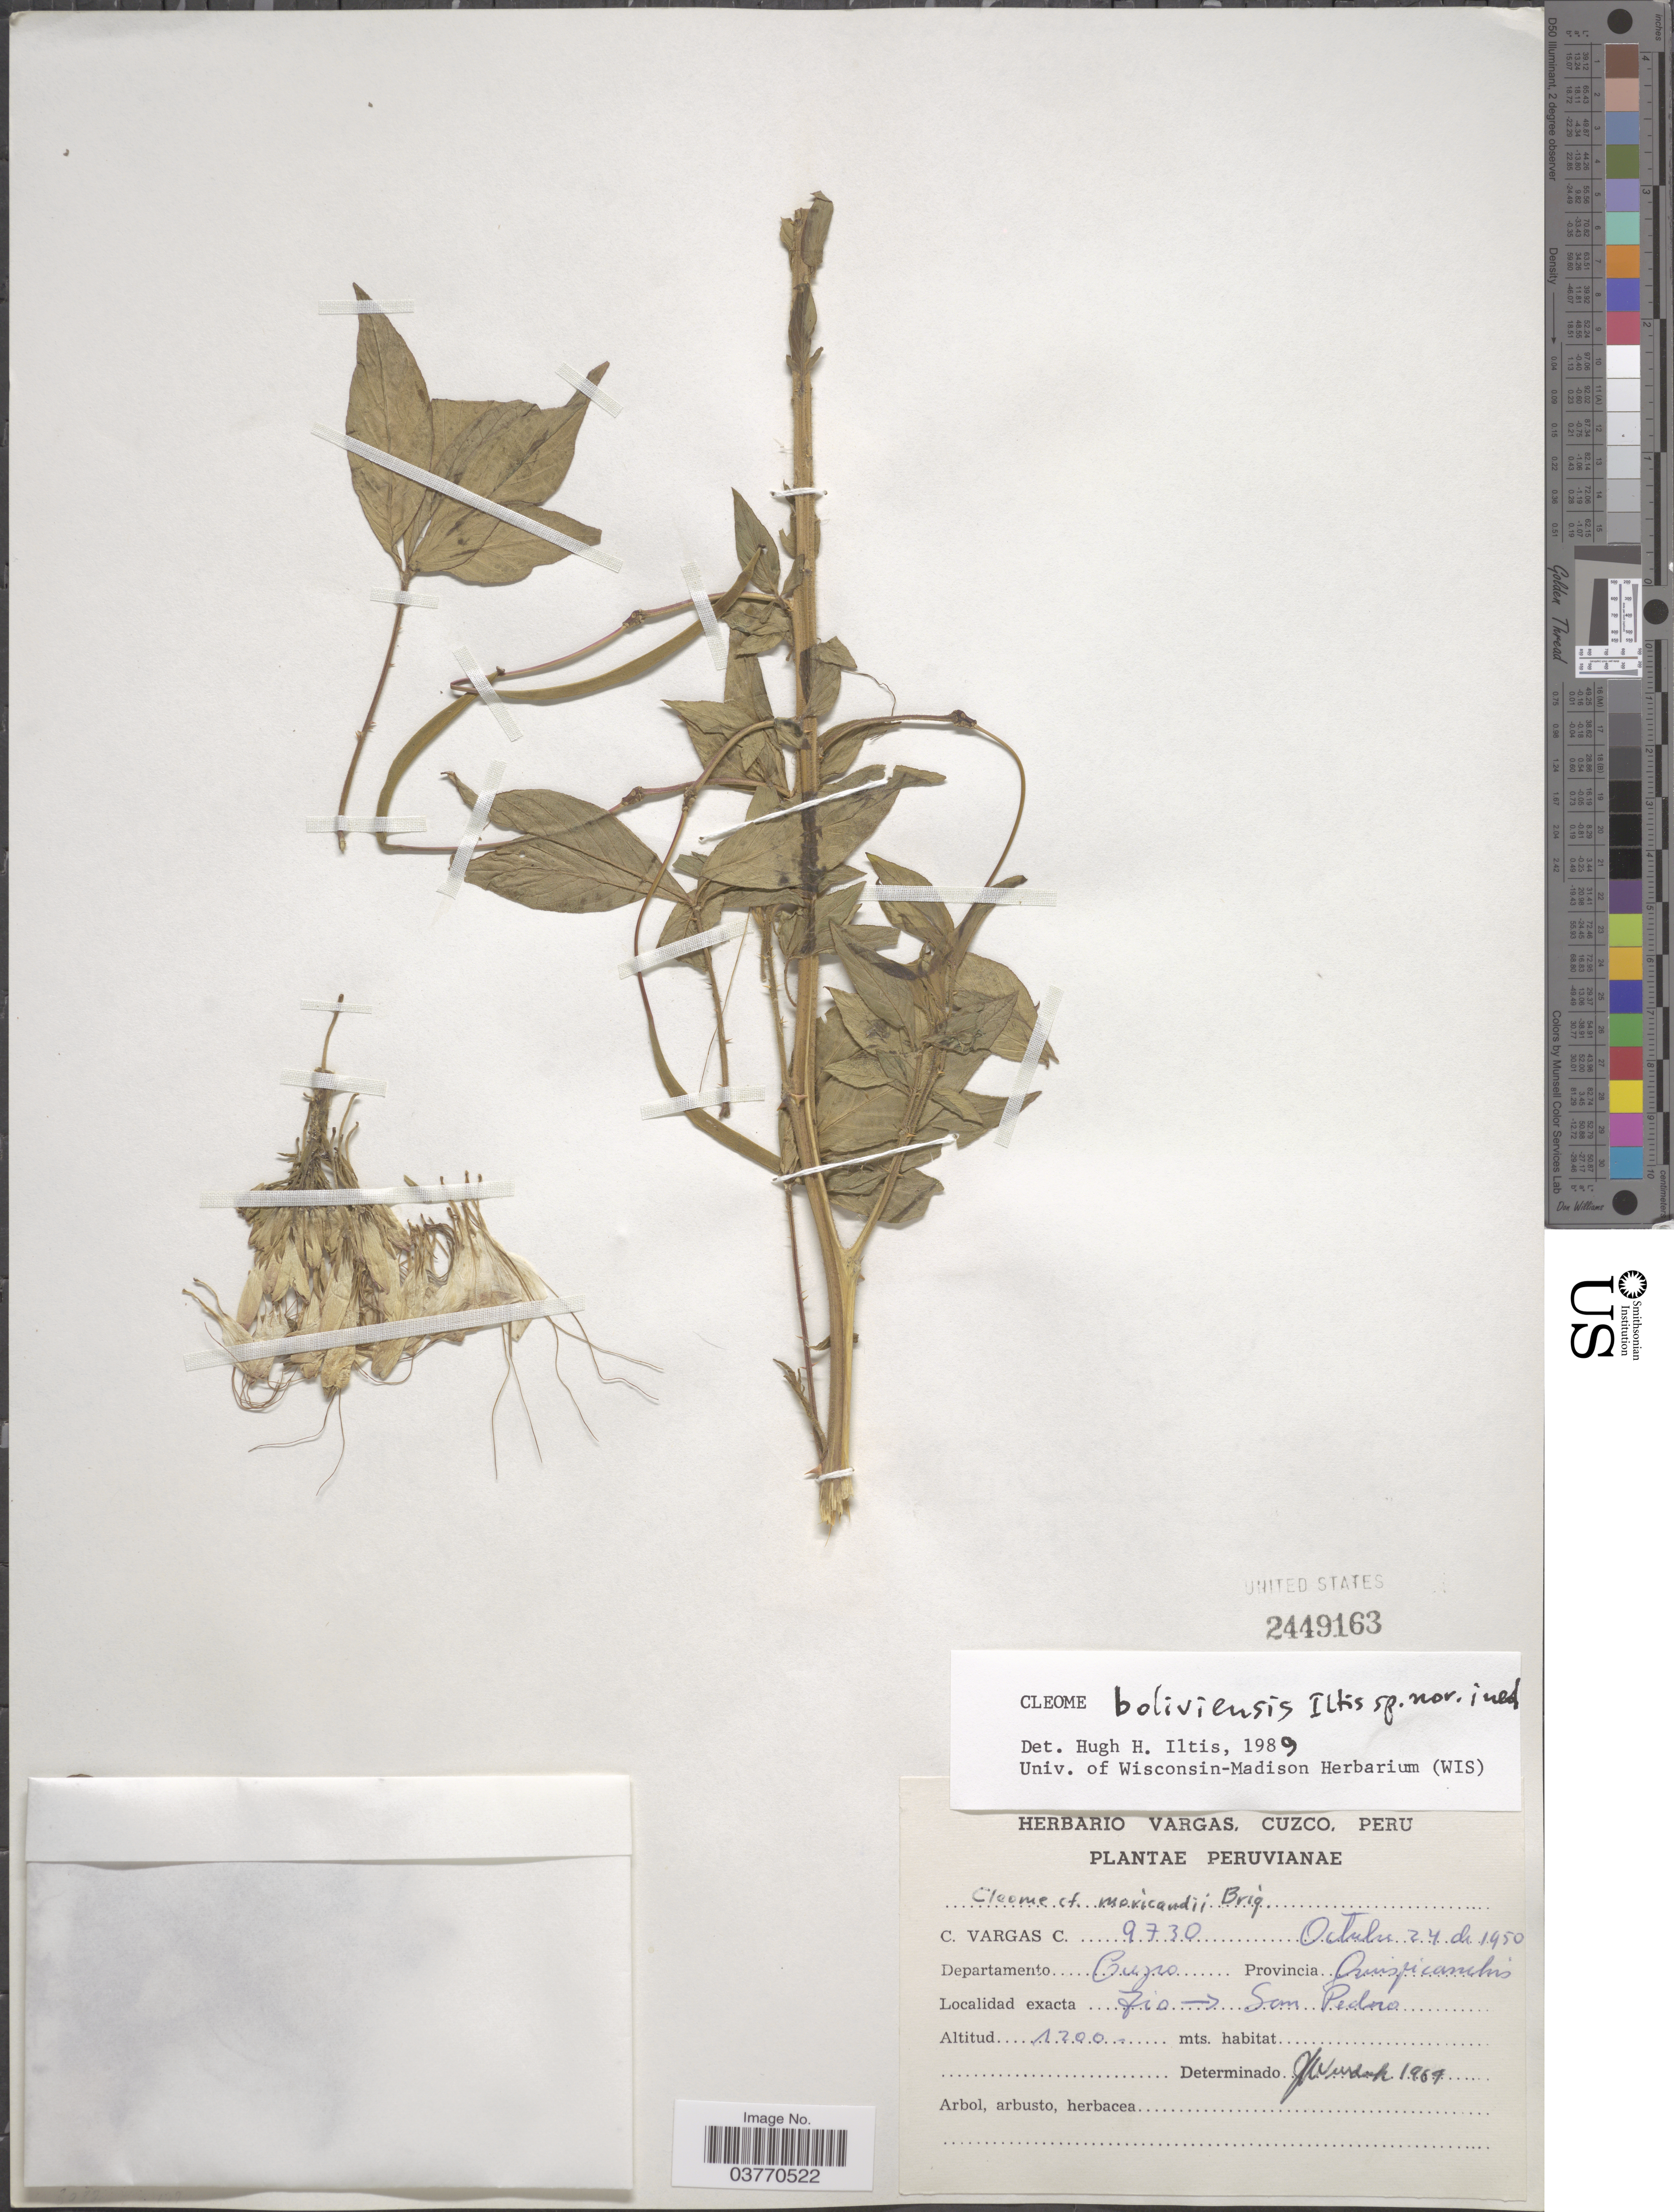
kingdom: Plantae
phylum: Tracheophyta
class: Magnoliopsida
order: Brassicales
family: Cleomaceae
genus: Tarenaya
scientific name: Tarenaya boliviensis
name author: (Iltis) Soares Neto & Roalson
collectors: C. Vargas Calderón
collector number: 9730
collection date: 1950-10-24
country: Peru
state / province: Cusco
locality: Departamento Cuzco. Provincia Quispicanchis. Rio -> San Pedro.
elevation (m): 1200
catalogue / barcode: US 2449163